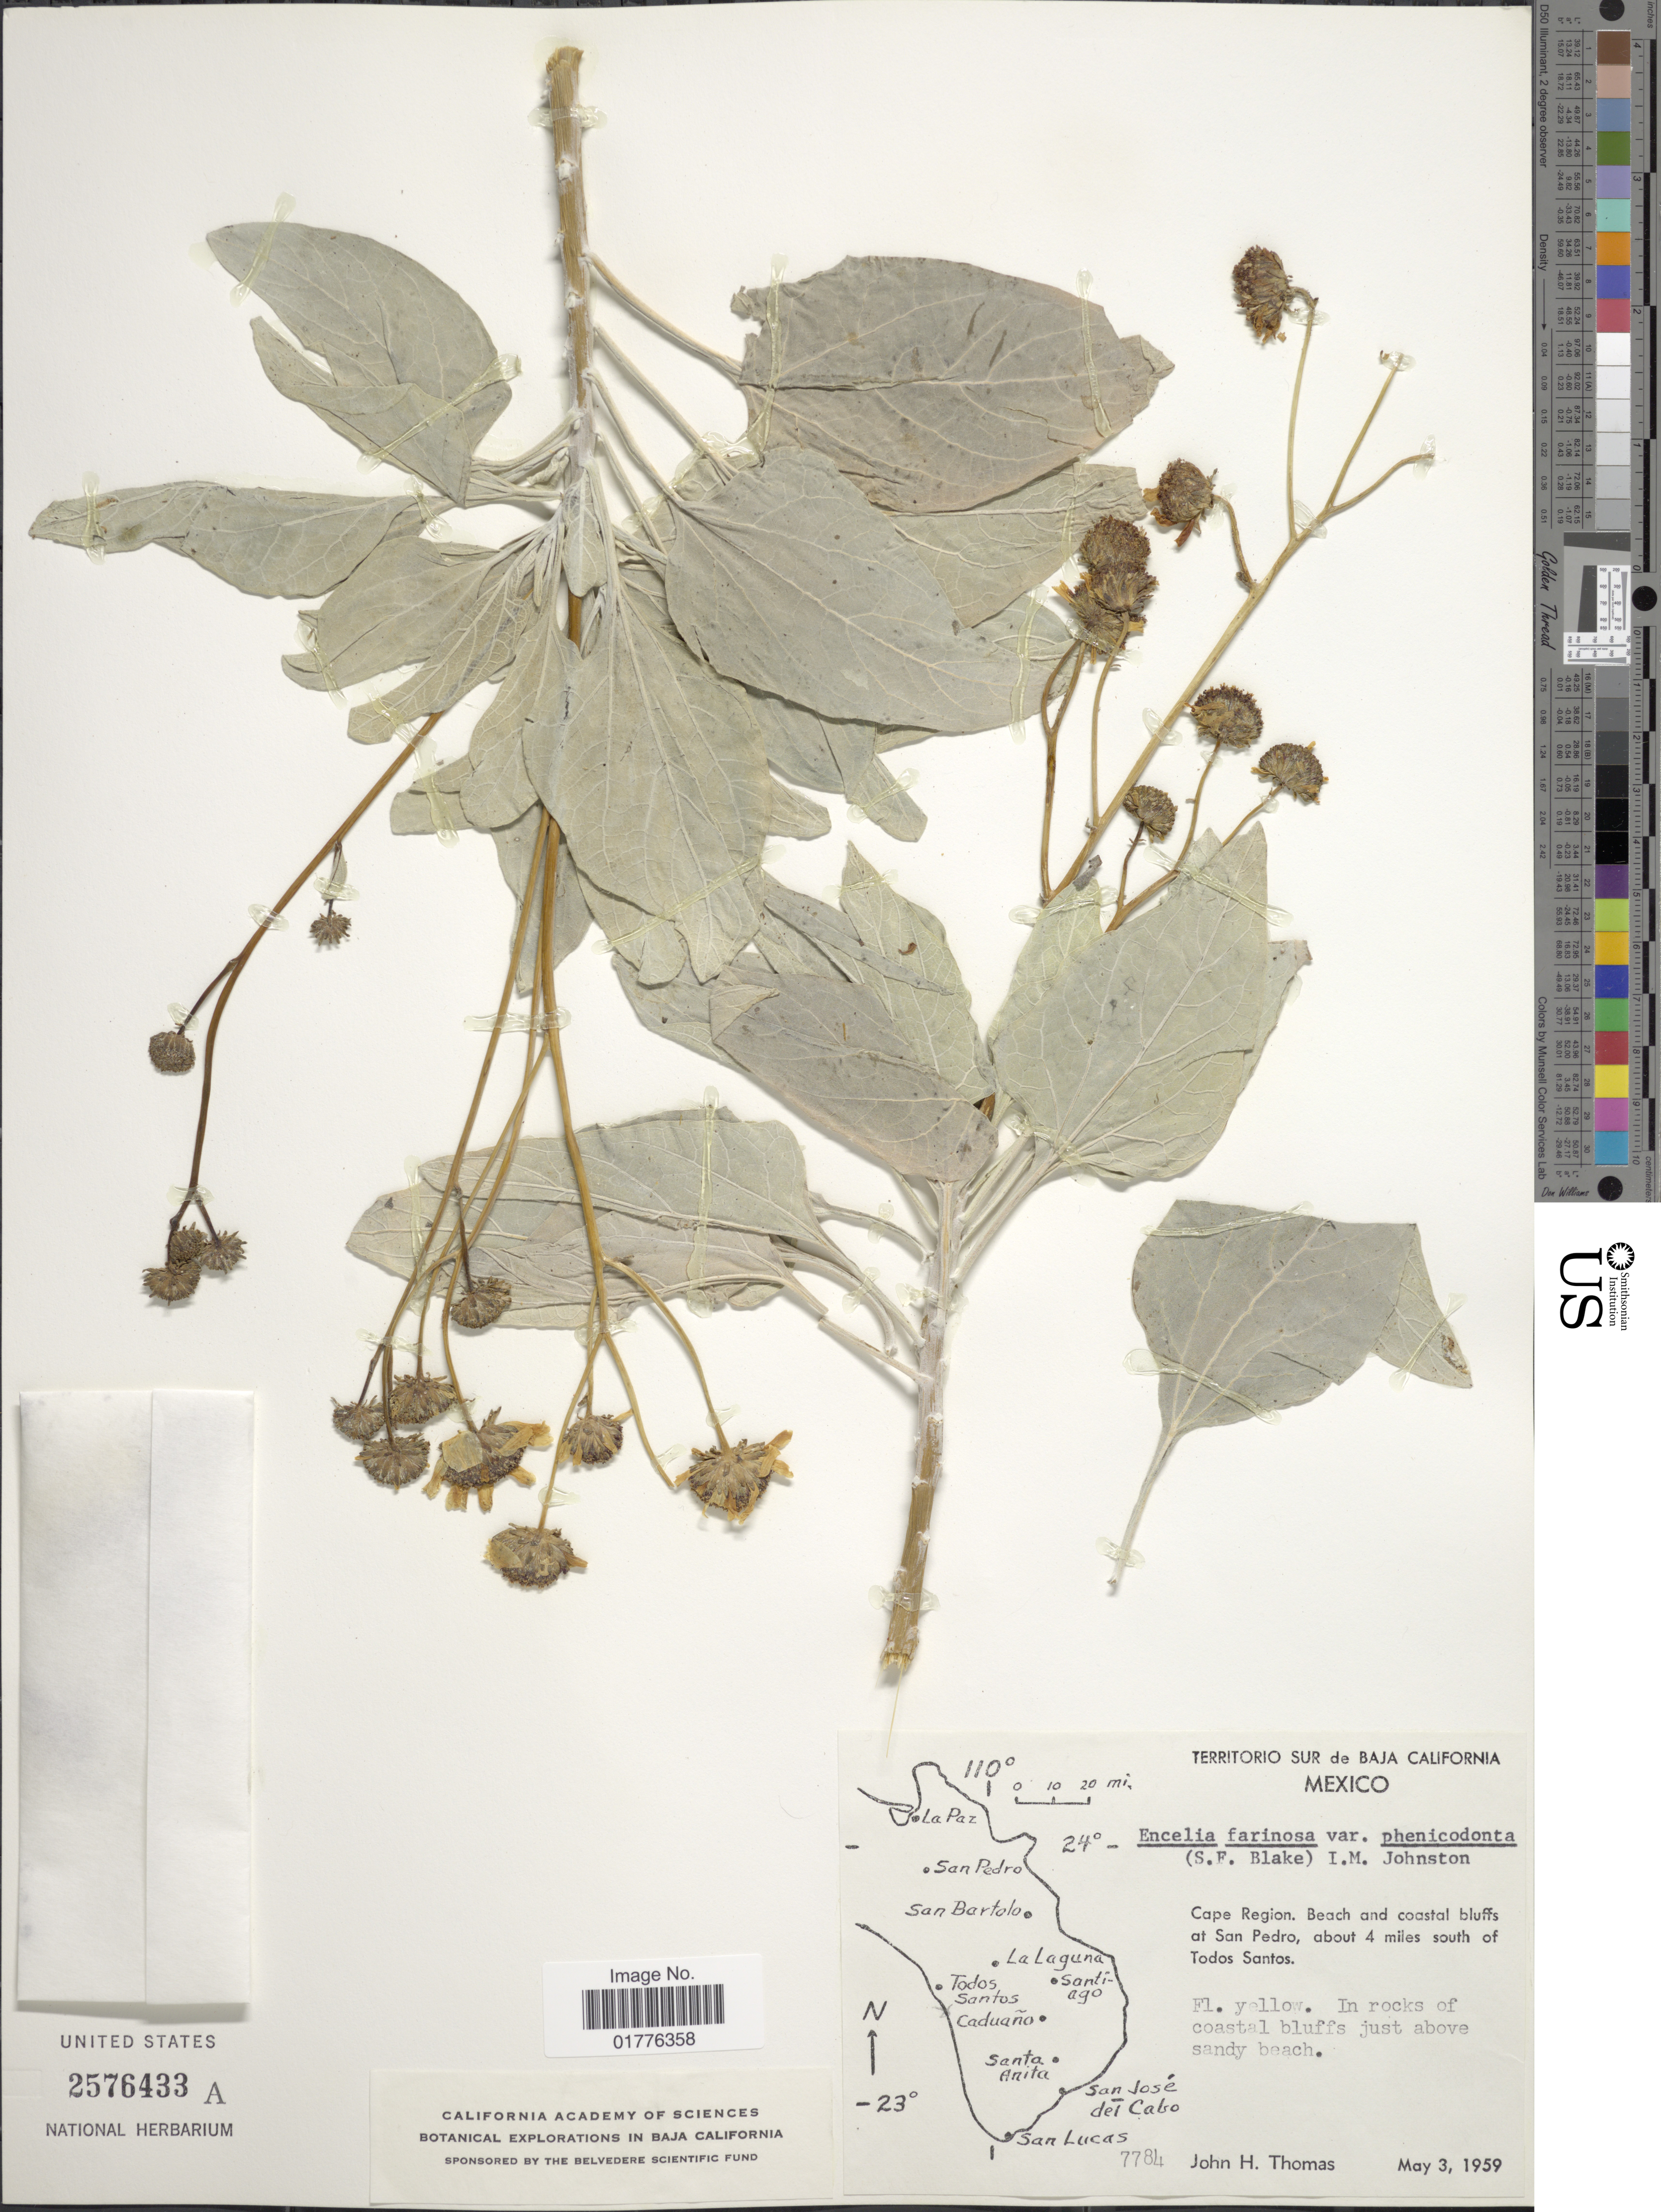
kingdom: Plantae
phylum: Tracheophyta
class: Magnoliopsida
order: Asterales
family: Asteraceae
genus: Encelia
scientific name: Encelia farinosa f. phenicodonta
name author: S.F. Blake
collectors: J. H. Thomas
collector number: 784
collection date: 1959-05-03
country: Mexico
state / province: Baja California Sur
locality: Cape Region, beach and coastal bluffs at San Pedro, about 4 miles south of Todos Santos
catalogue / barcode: US 2576433A